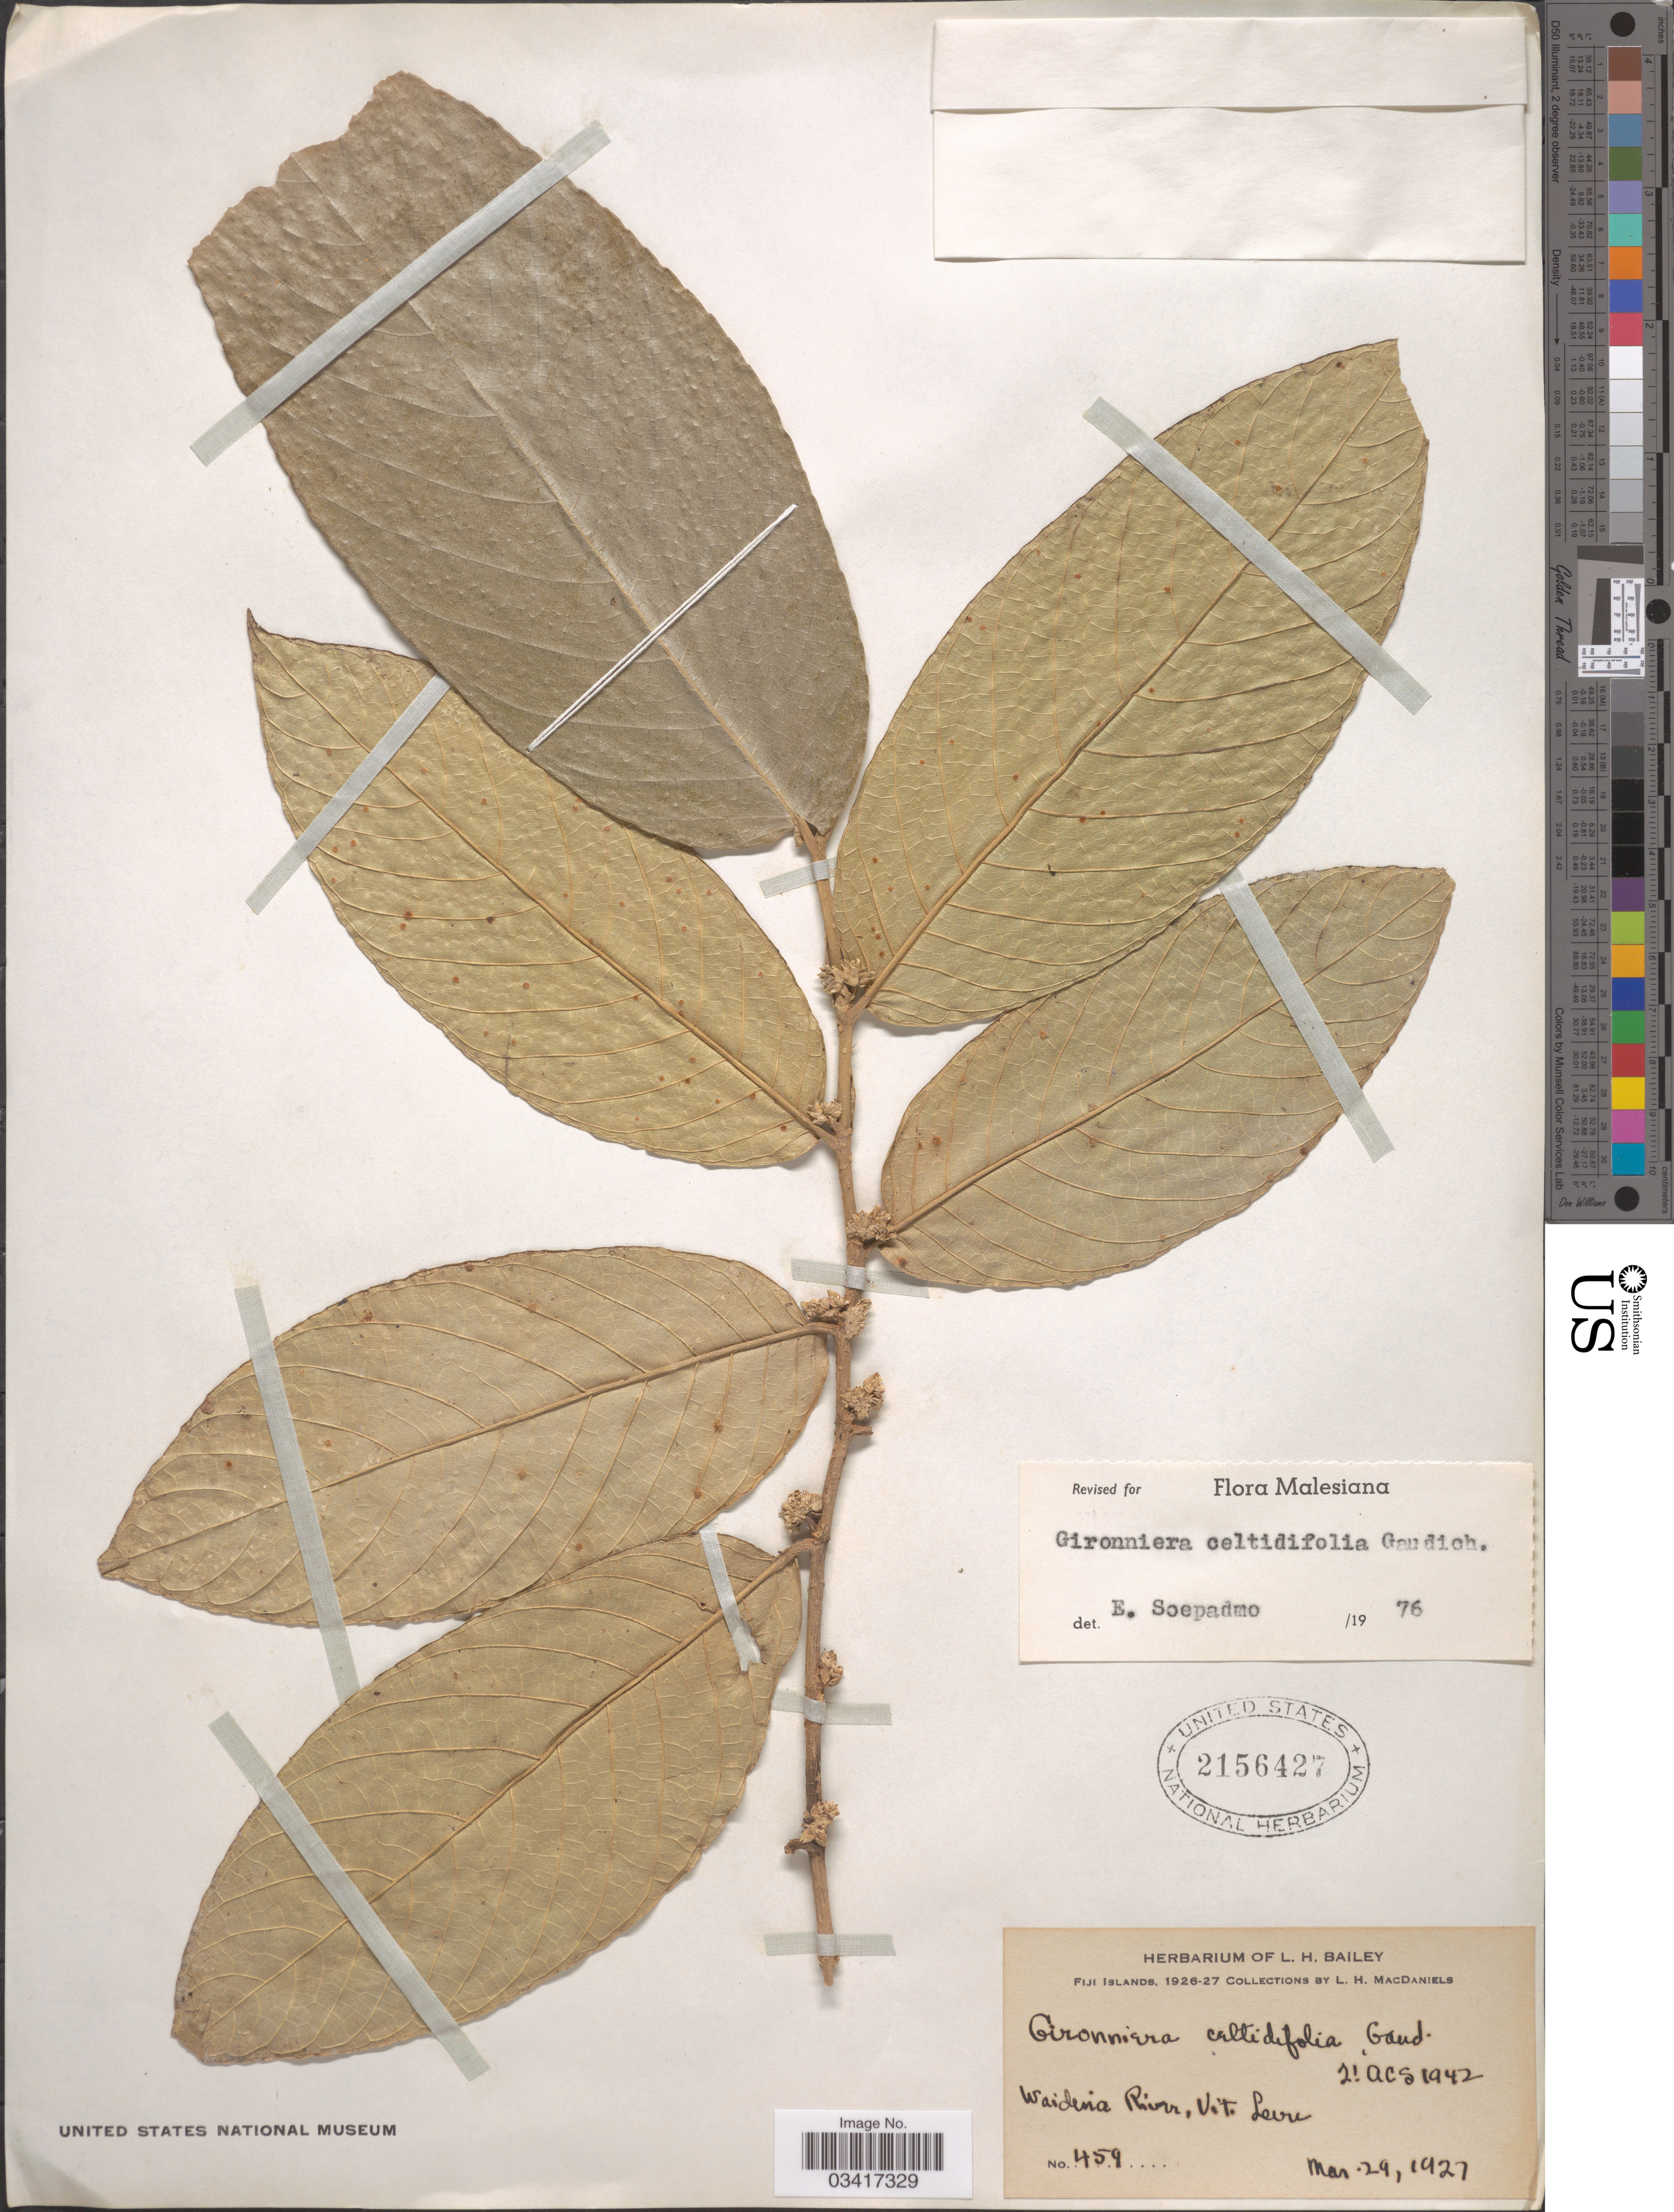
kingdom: Plantae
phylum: Tracheophyta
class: Magnoliopsida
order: Rosales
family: Cannabaceae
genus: Gironniera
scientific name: Gironniera celtidifolia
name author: Gaudich.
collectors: L. H. MacDaniels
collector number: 459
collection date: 1927-03-29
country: Fiji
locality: Fiji Islands. Waidina River, Vit. Levu.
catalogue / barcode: US 2156427